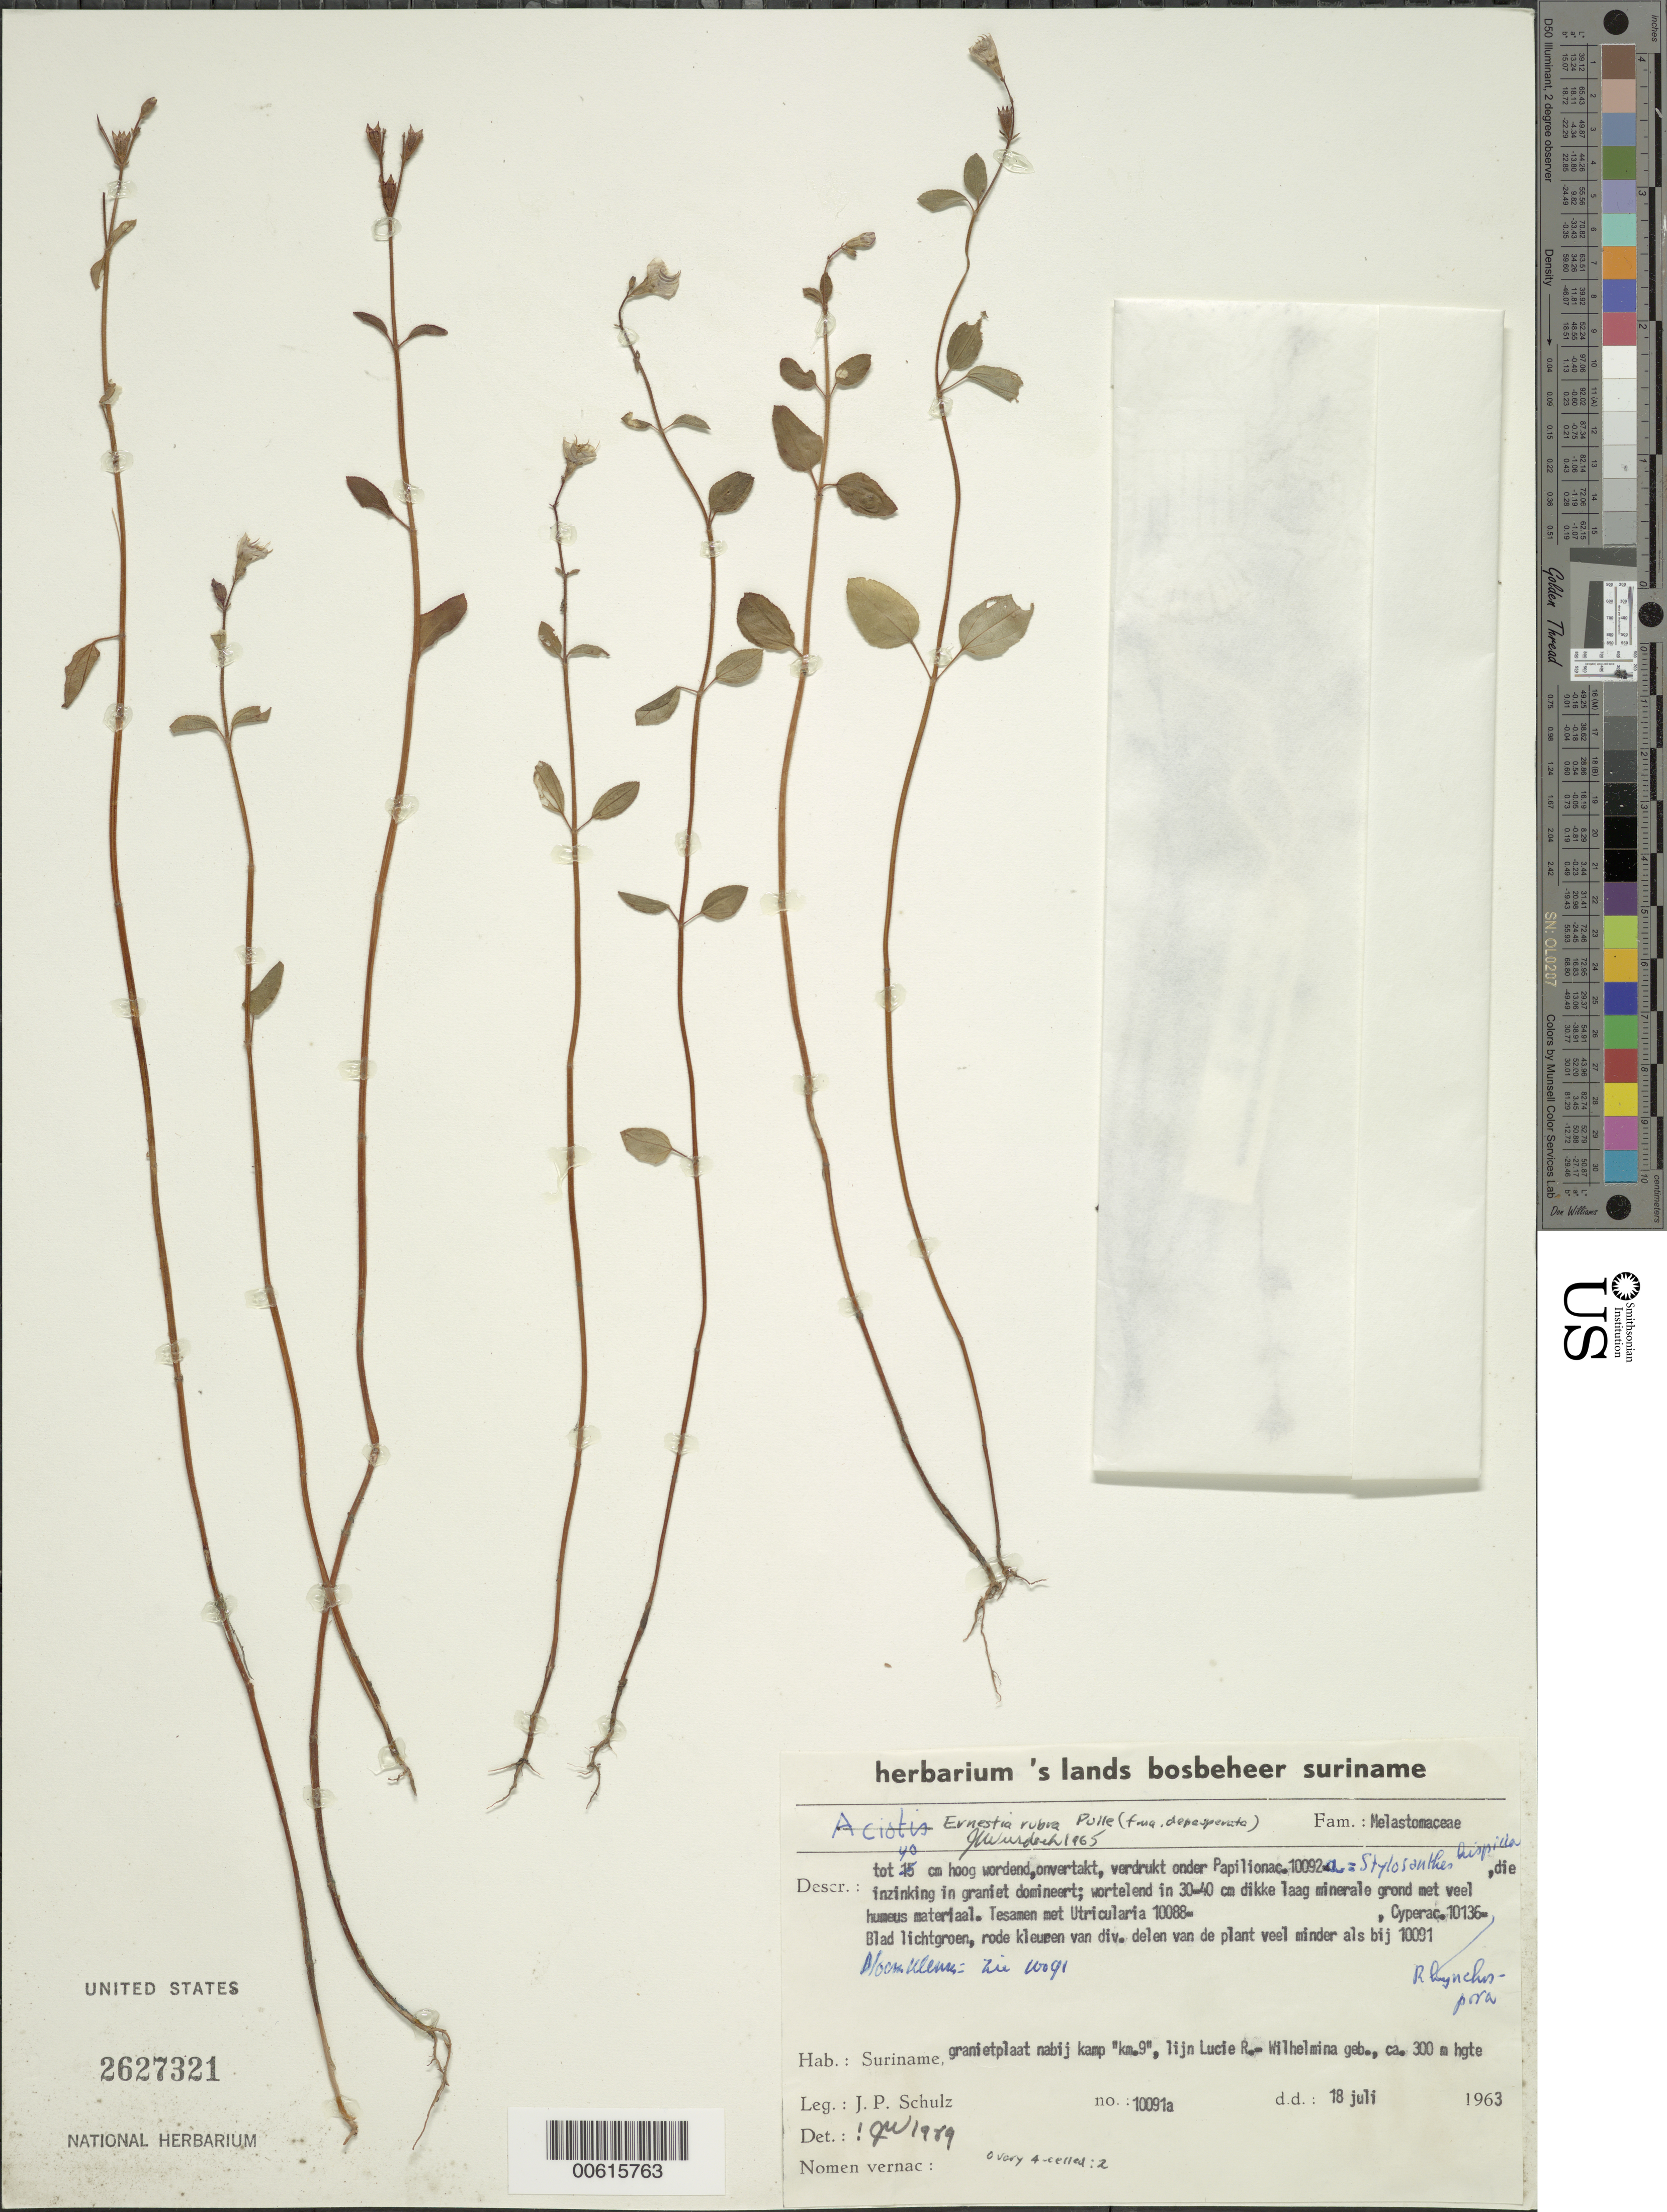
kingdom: Plantae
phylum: Tracheophyta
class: Magnoliopsida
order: Myrtales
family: Melastomataceae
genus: Ernestia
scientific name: Ernestia rubra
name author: Pulle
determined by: Wurdack, John J., (US), US (UNITED STATES)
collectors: J. P. Schulz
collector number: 10091 a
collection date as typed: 18-Jul-63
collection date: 1963-07-18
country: Suriname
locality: Wilhelminagebergte (Wilhelmina Mts.), Lucie R.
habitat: Ininking in graniet domineert; wortelend in 30-40cm dikke laag minerale groundmet veel humeus materiaal. Tesamen met Utricularia 10088, Cyperac 10136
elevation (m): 300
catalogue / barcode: US 2627321